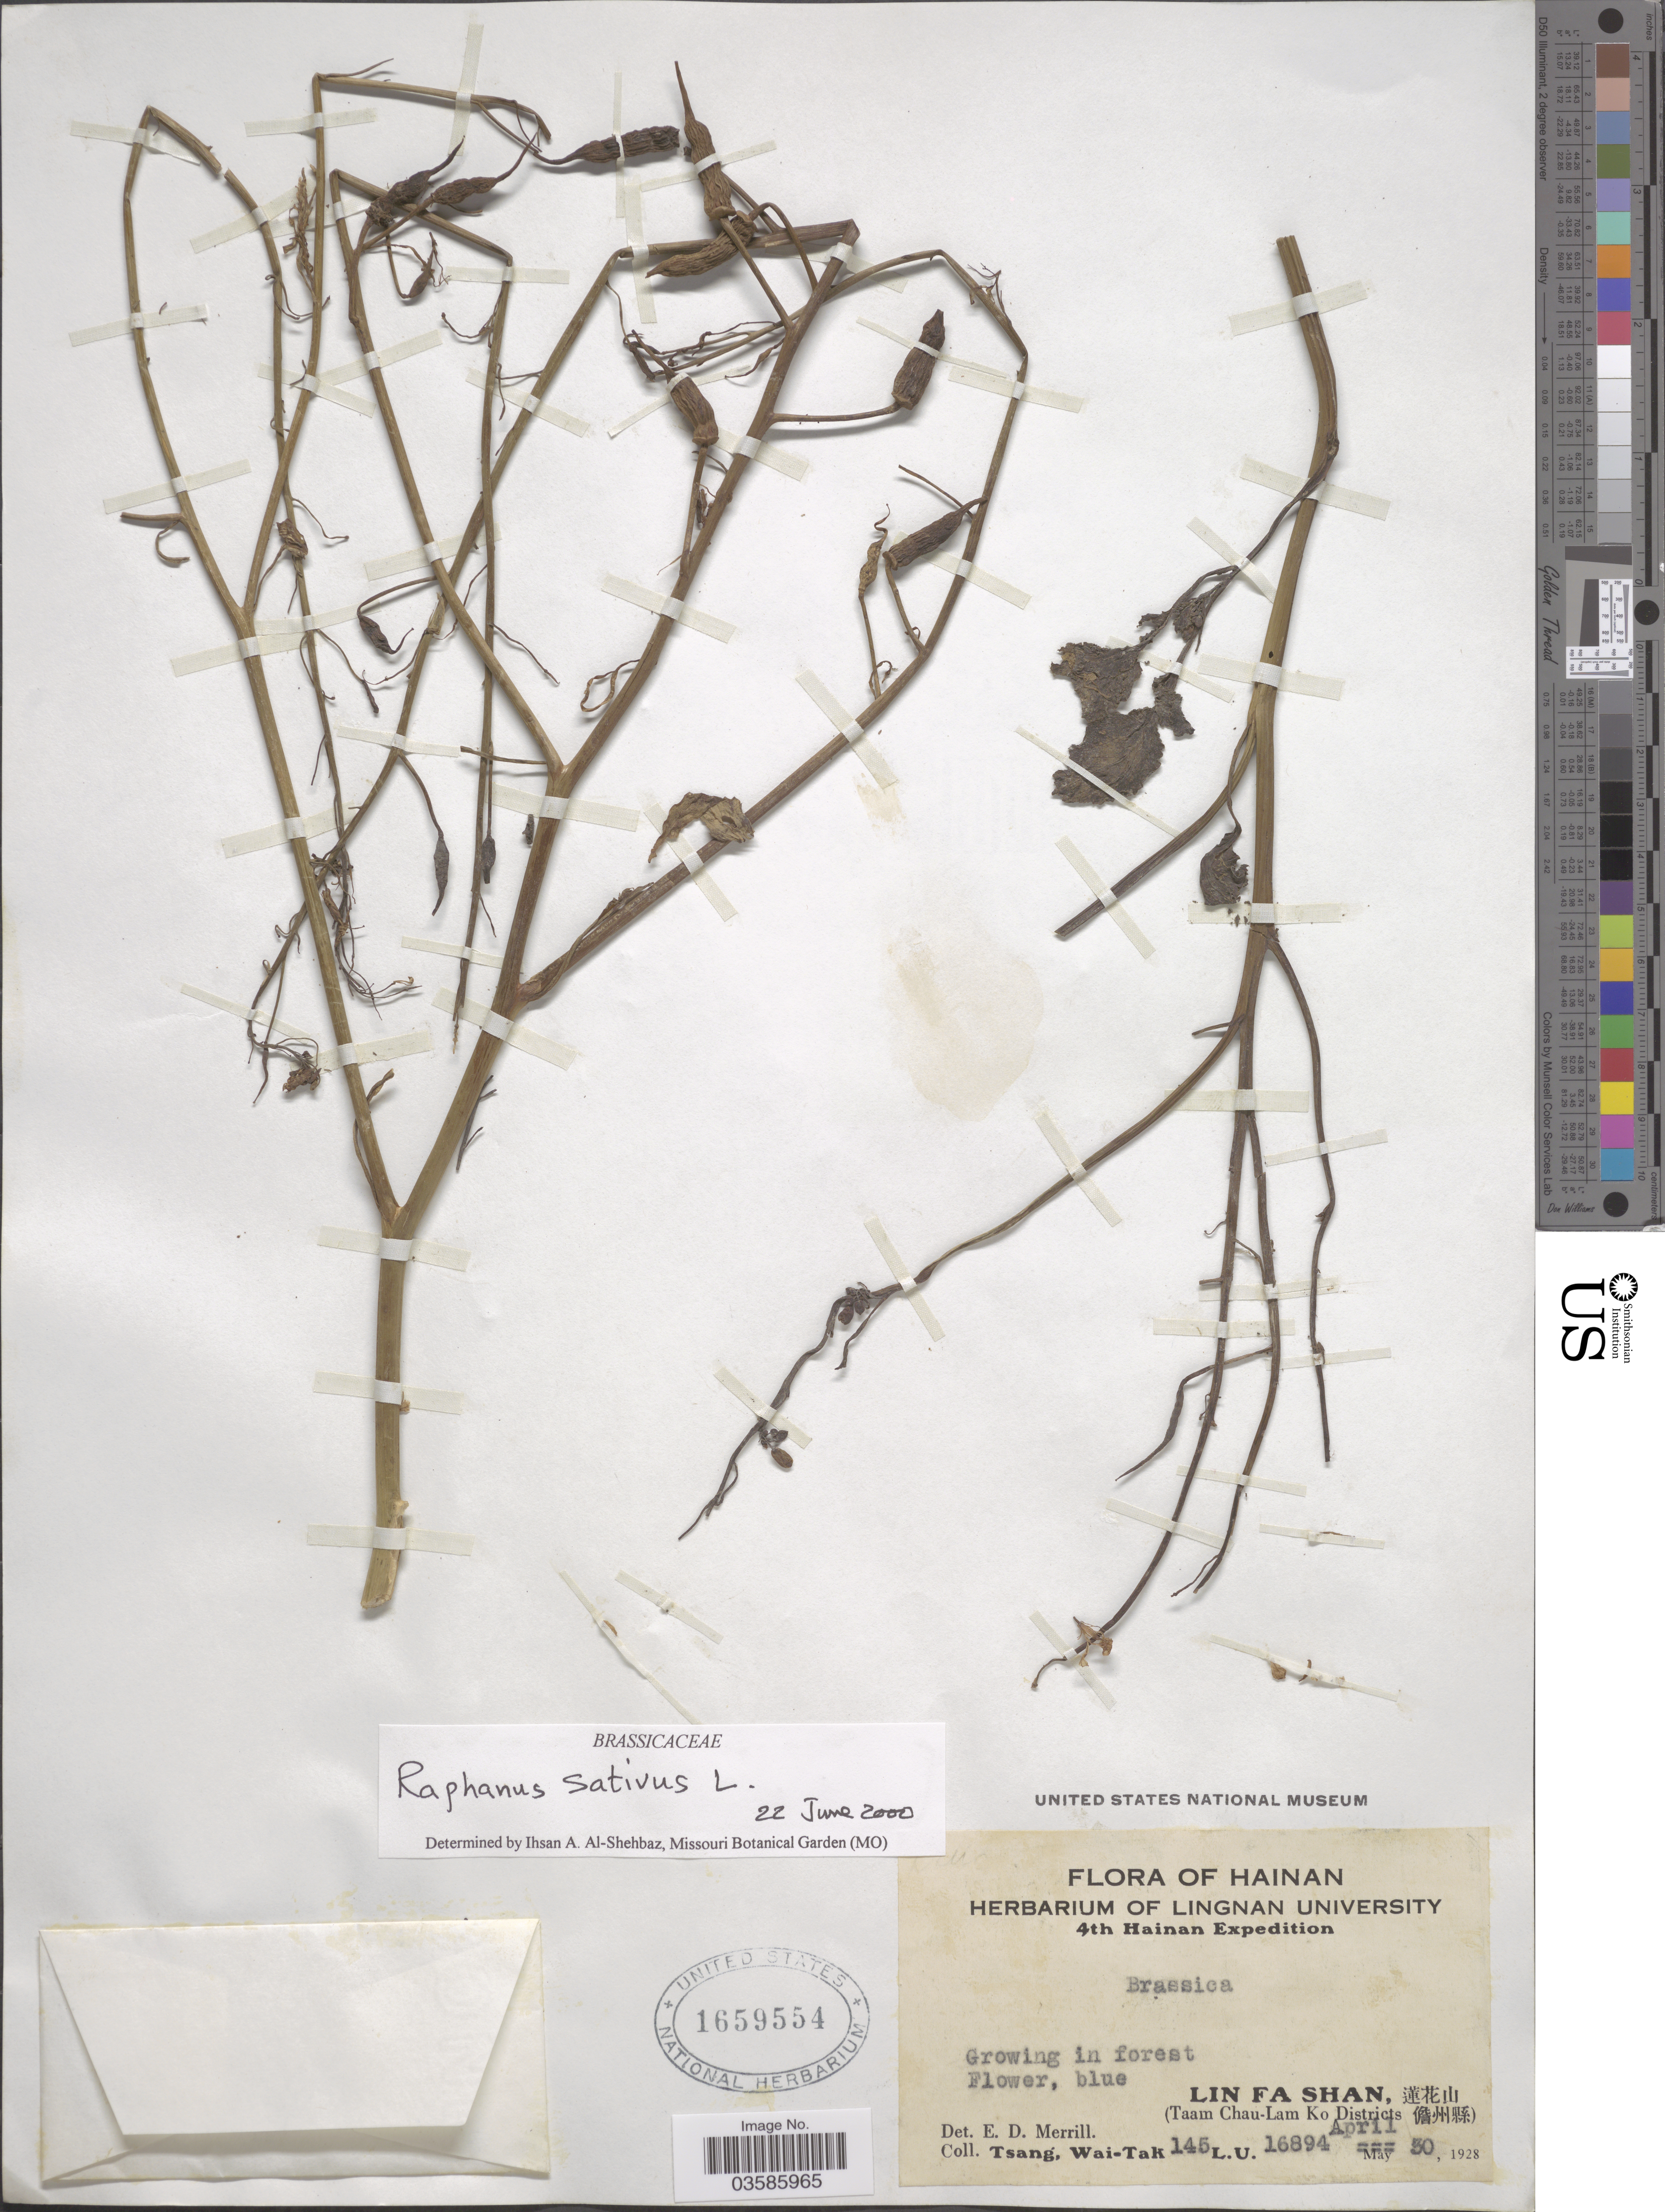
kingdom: Plantae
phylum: Tracheophyta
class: Magnoliopsida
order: Brassicales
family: Brassicaceae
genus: Raphanus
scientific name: Raphanus sativus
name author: L.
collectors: W. T. Tsang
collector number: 145L.U.16894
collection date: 1928-04-30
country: China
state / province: Hainan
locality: Lin Fa Shan, X. (Taam Chau-Lam Ko Districts X).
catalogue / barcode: US 1659554